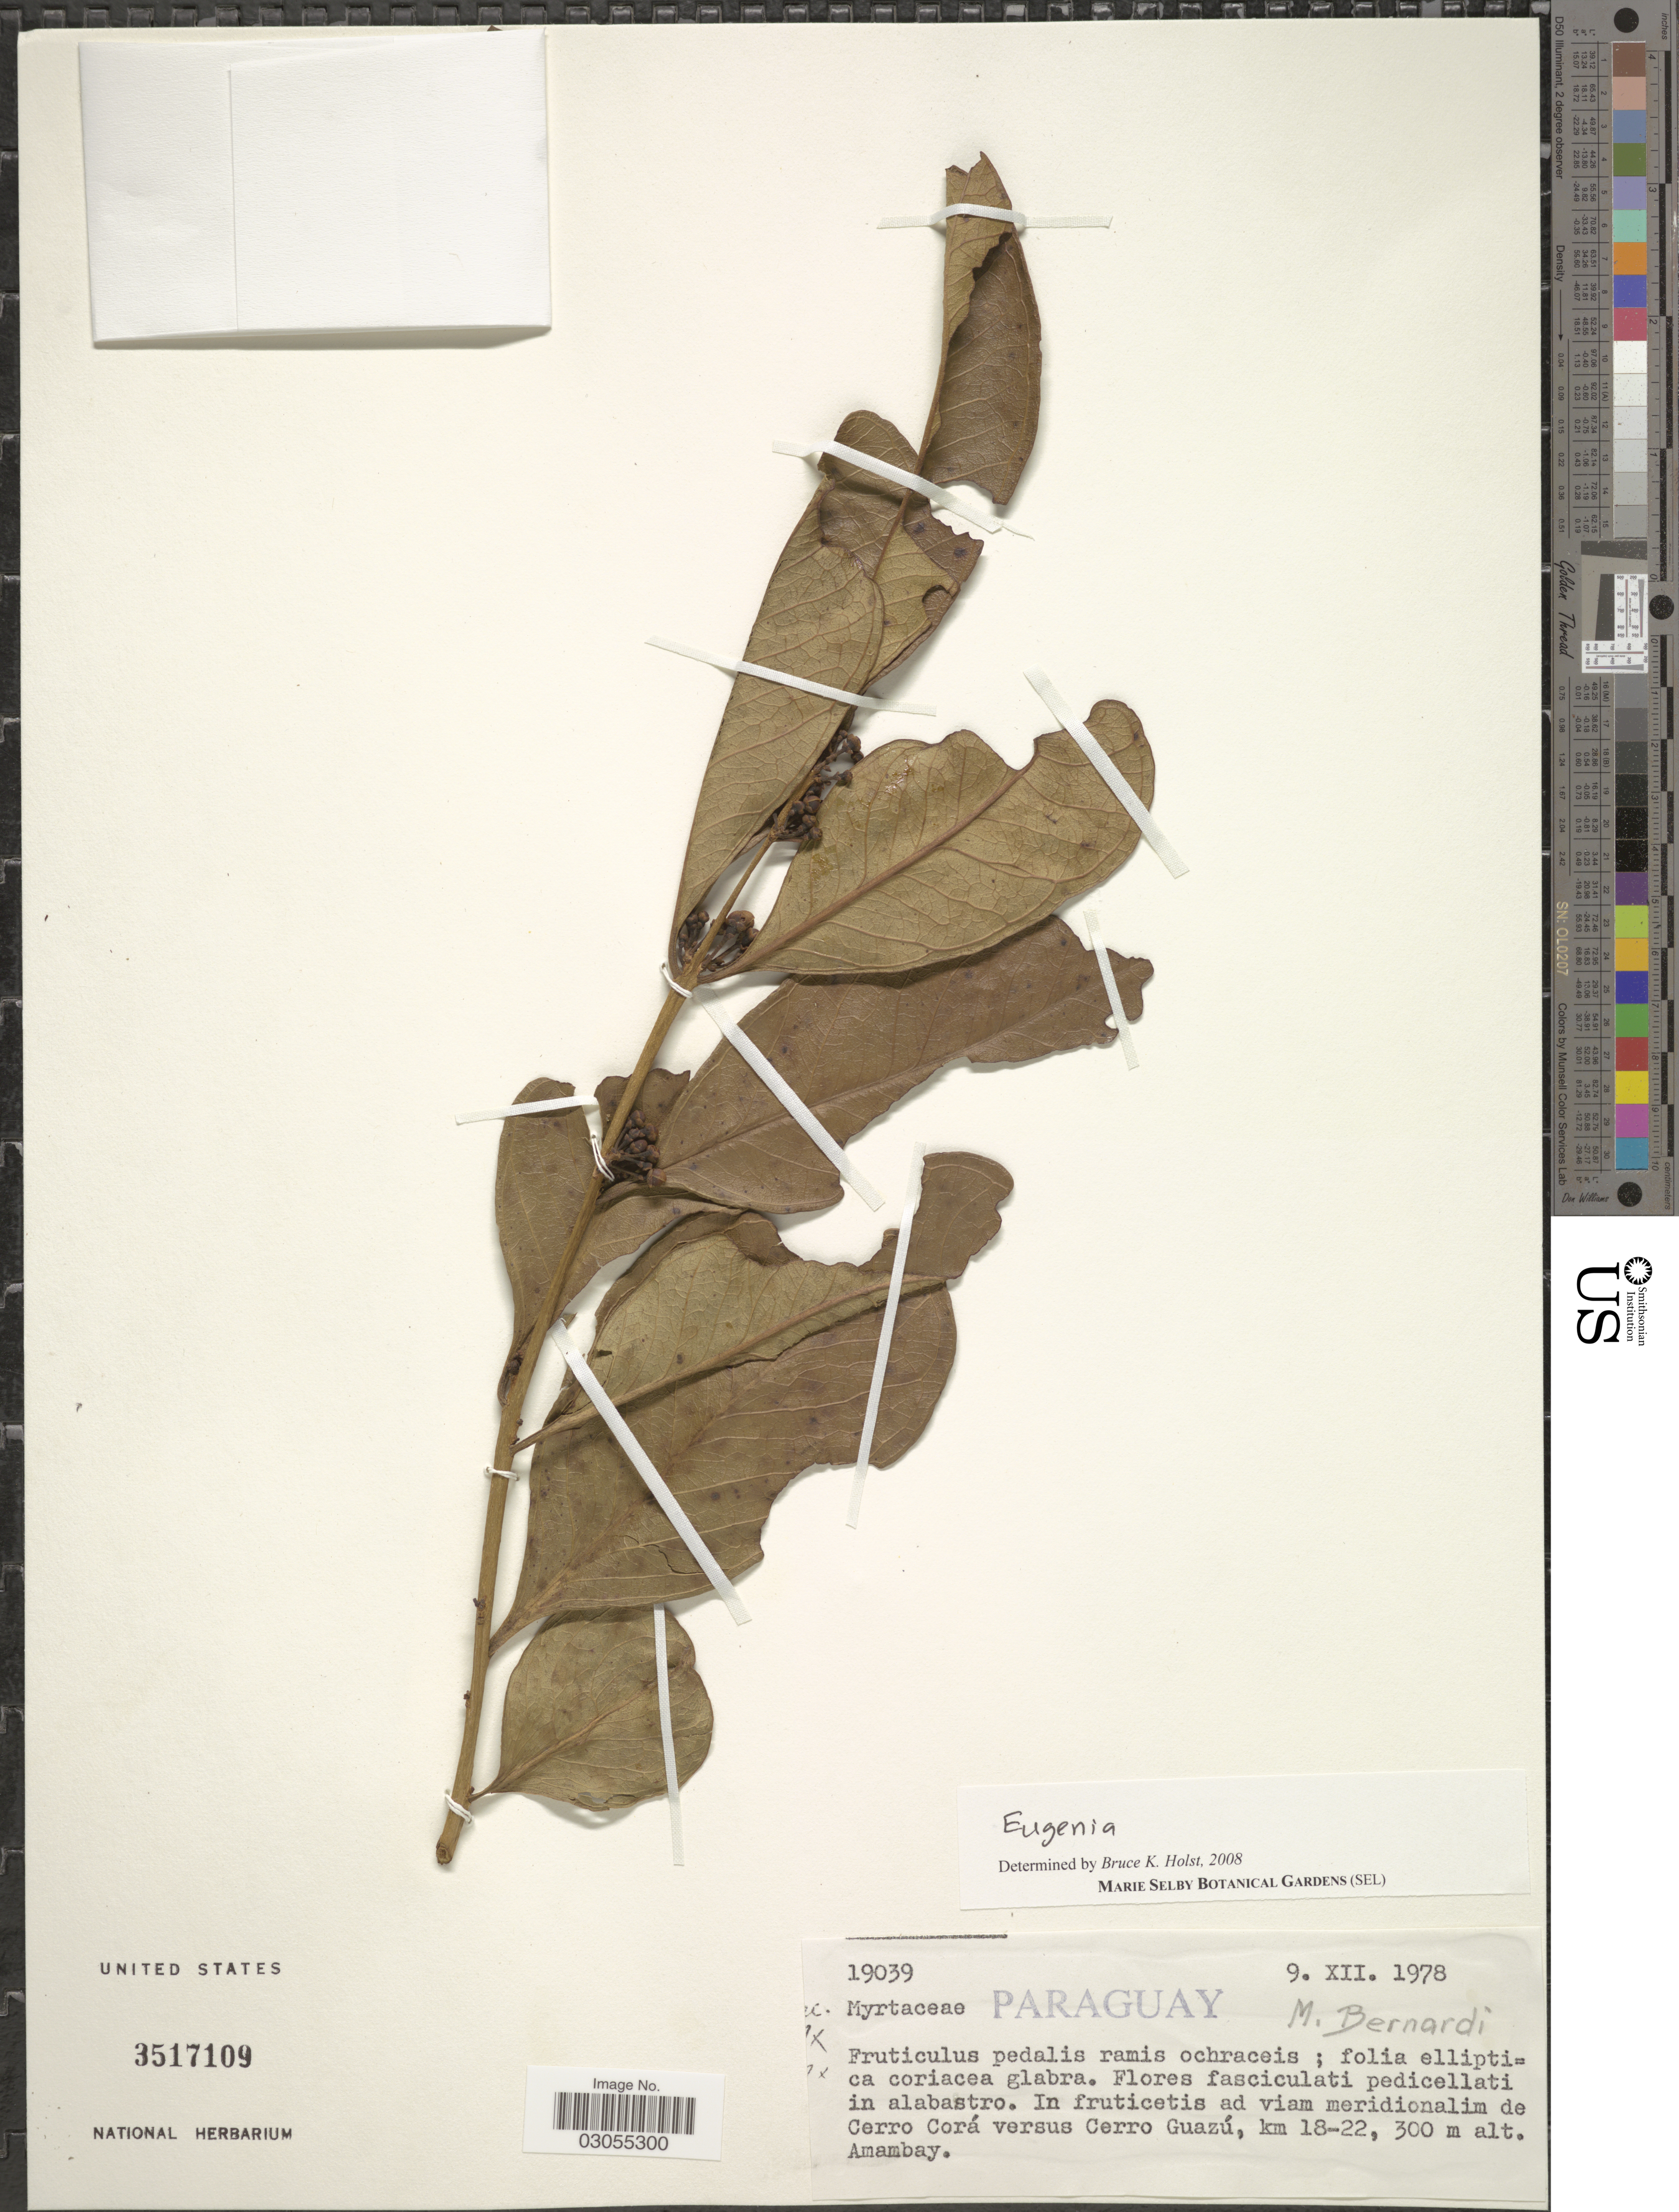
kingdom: Plantae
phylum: Tracheophyta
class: Magnoliopsida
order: Myrtales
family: Myrtaceae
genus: Eugenia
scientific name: Eugenia sp.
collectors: M. Bernardi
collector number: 19039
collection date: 1978-12-09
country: Paraguay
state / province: Amambay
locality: In fruticetis ad viam meridionalim de Cerro Corá vresus Cerro Guazú, km 18-22.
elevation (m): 300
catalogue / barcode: US 3517109